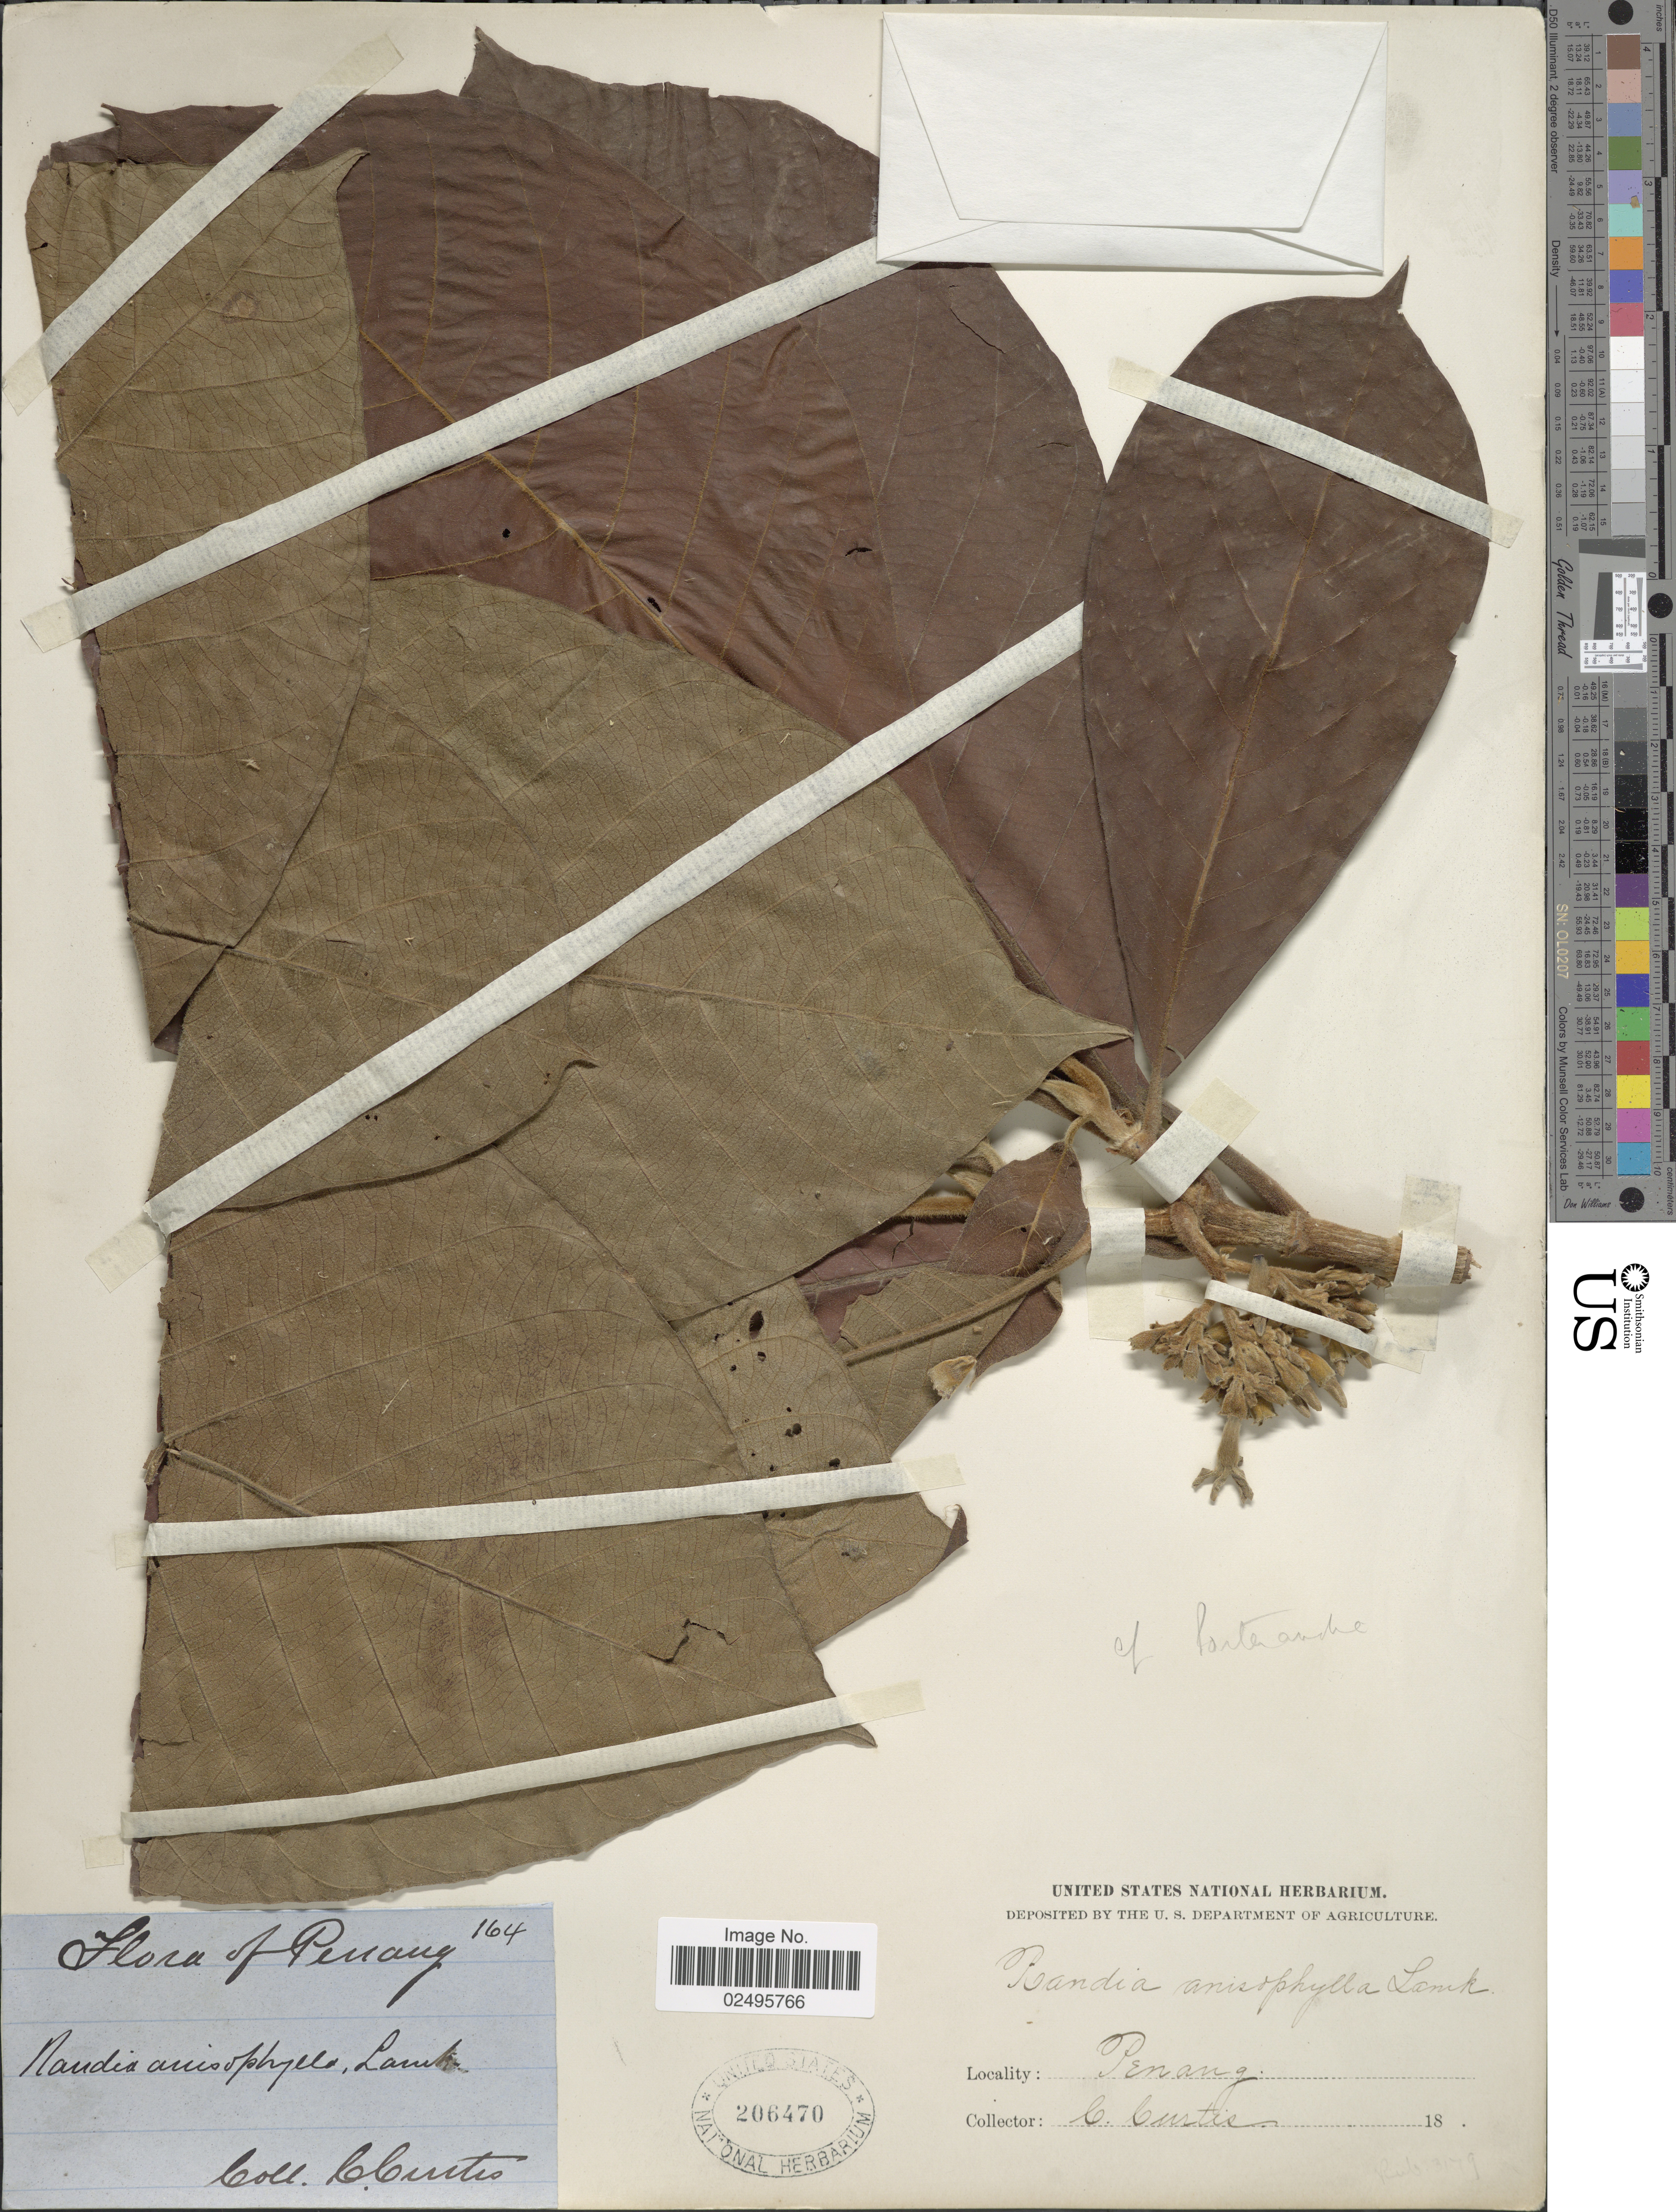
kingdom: Plantae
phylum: Tracheophyta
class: Magnoliopsida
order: Gentianales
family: Rubiaceae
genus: Porterandia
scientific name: Porterandia anisophylla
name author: (Jack ex Roxb.) Ridl.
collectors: C. Curtis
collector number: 164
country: Malaysia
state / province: Pinang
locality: Penang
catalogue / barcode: US 206470